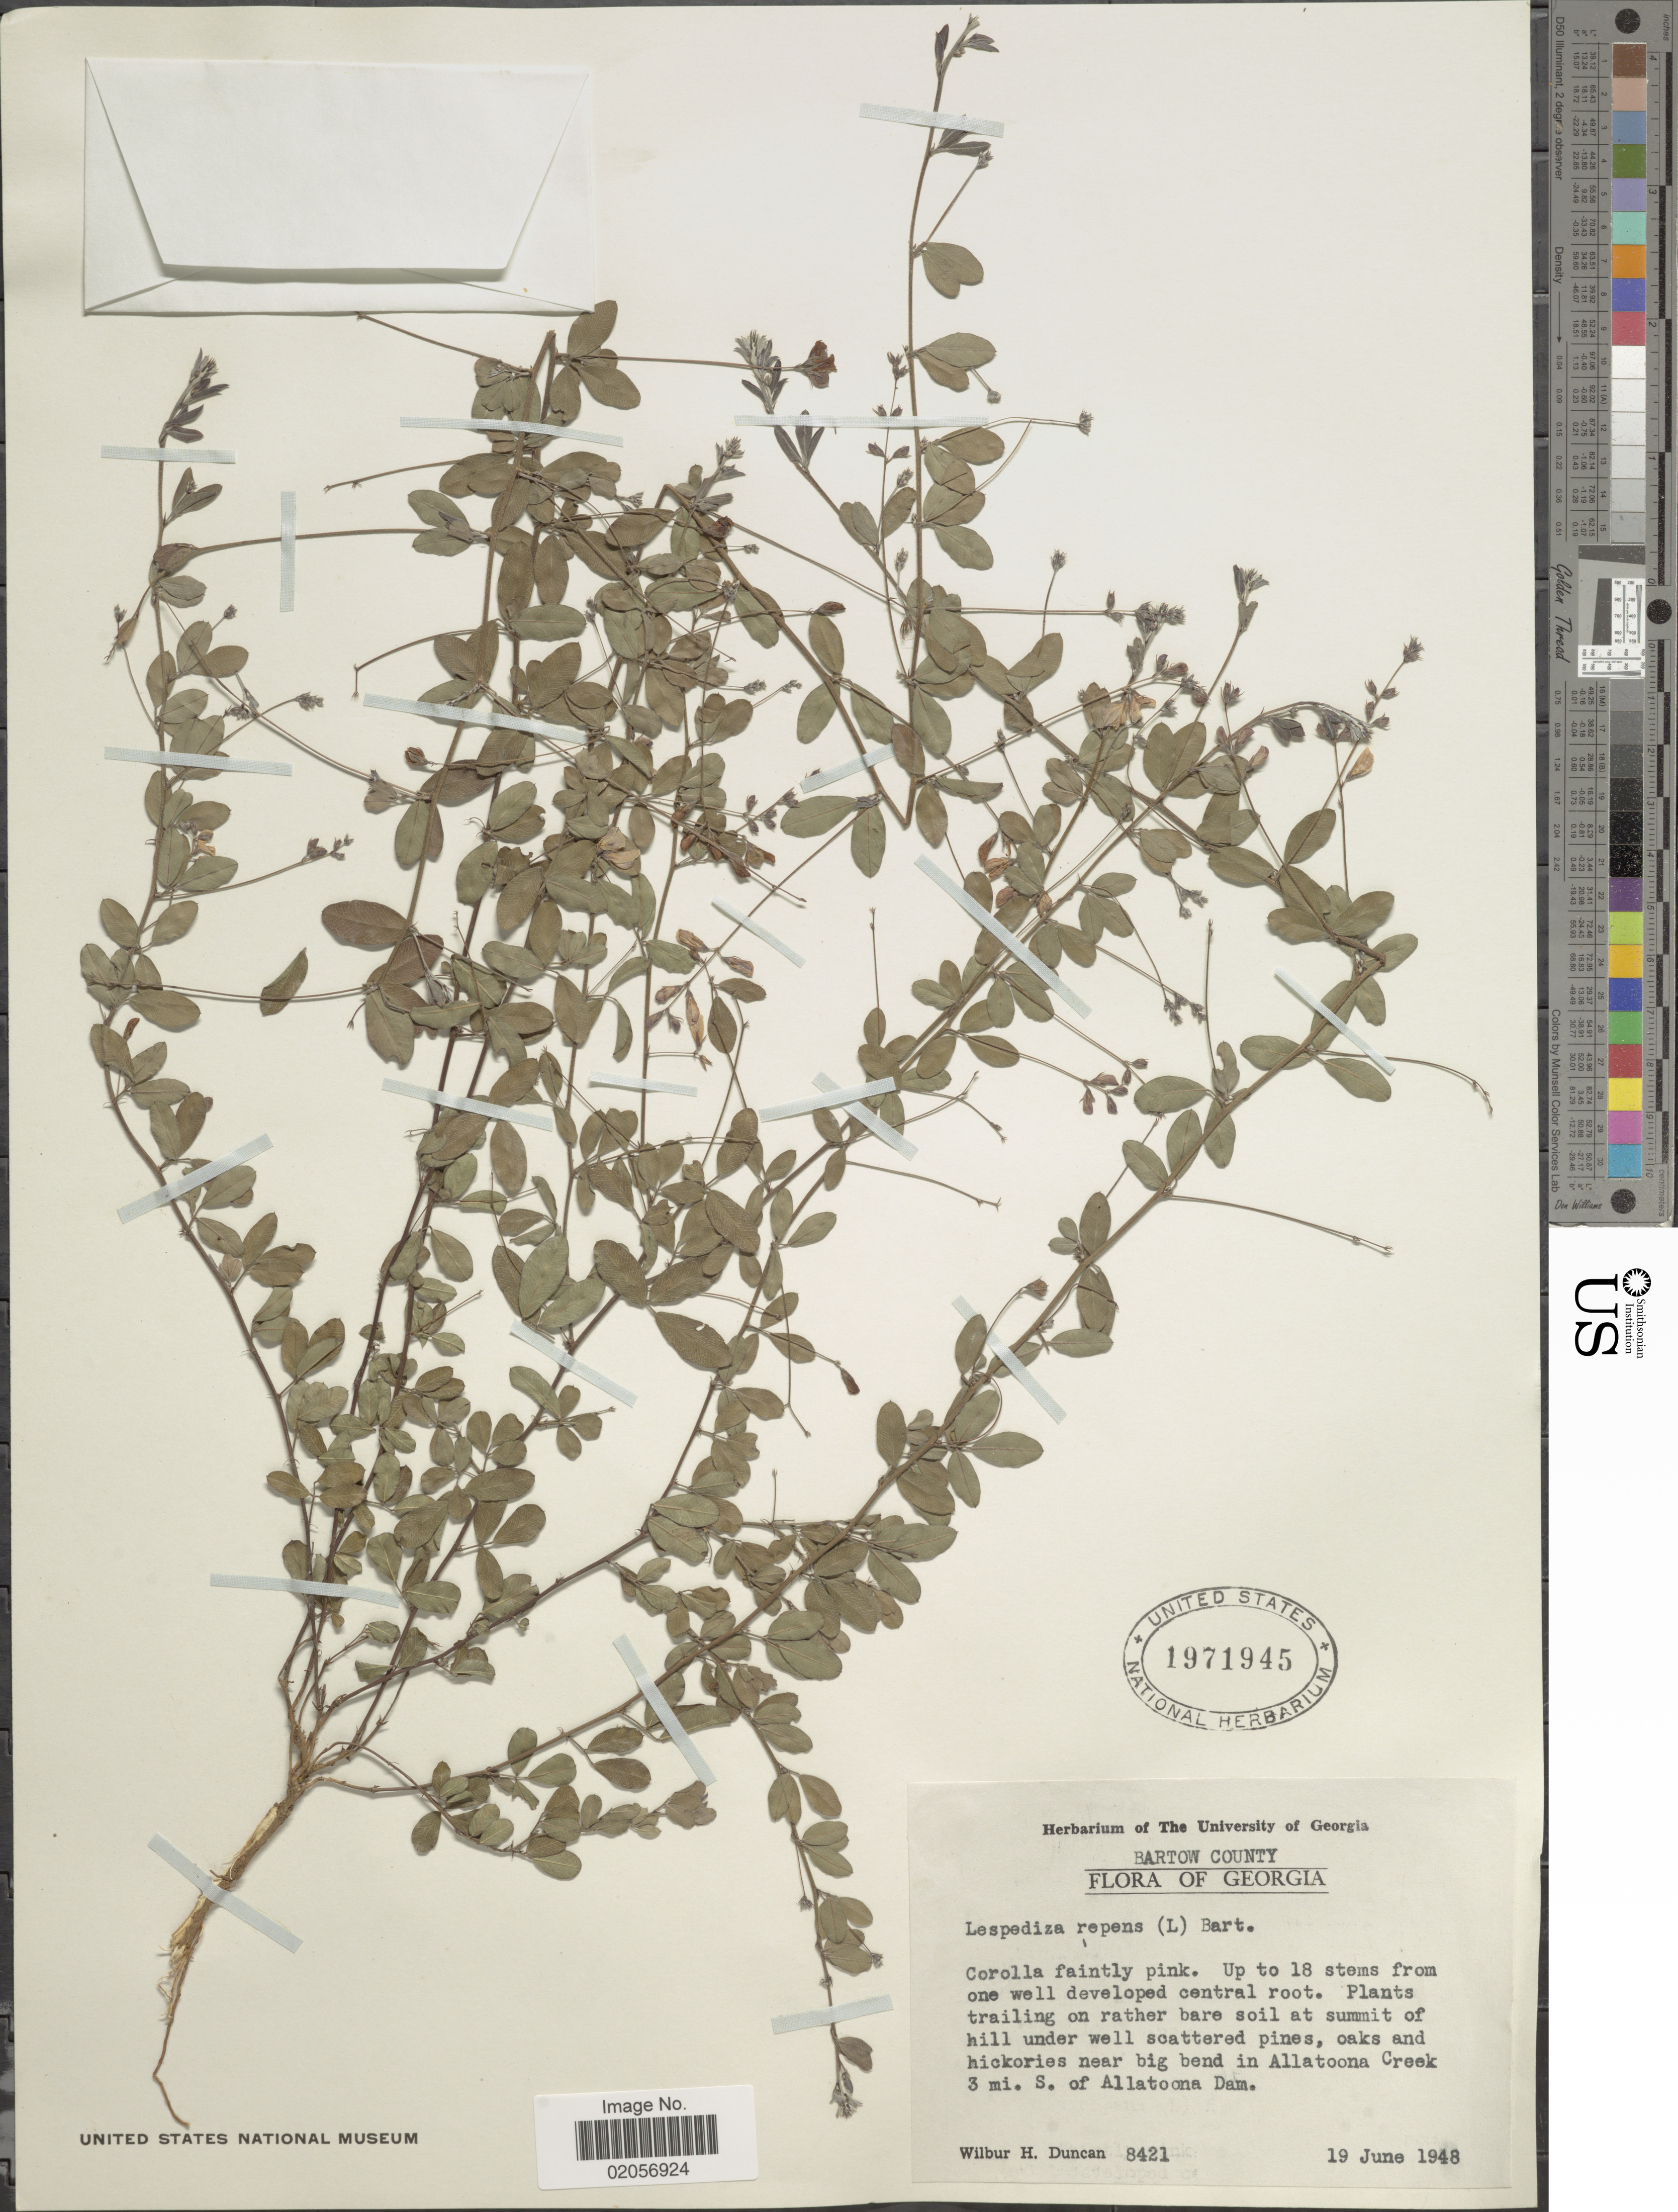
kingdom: Plantae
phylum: Tracheophyta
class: Magnoliopsida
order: Fabales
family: Fabaceae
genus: Lespedeza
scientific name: Lespedeza repens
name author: (L.) W.P.C. Barton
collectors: W. H. Duncan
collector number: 8421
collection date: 1948-06-19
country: United States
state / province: Georgia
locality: Bartow County, near bend in Allatoona Creek 3 mi. S. of Allatoona Dam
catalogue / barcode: US 1971945